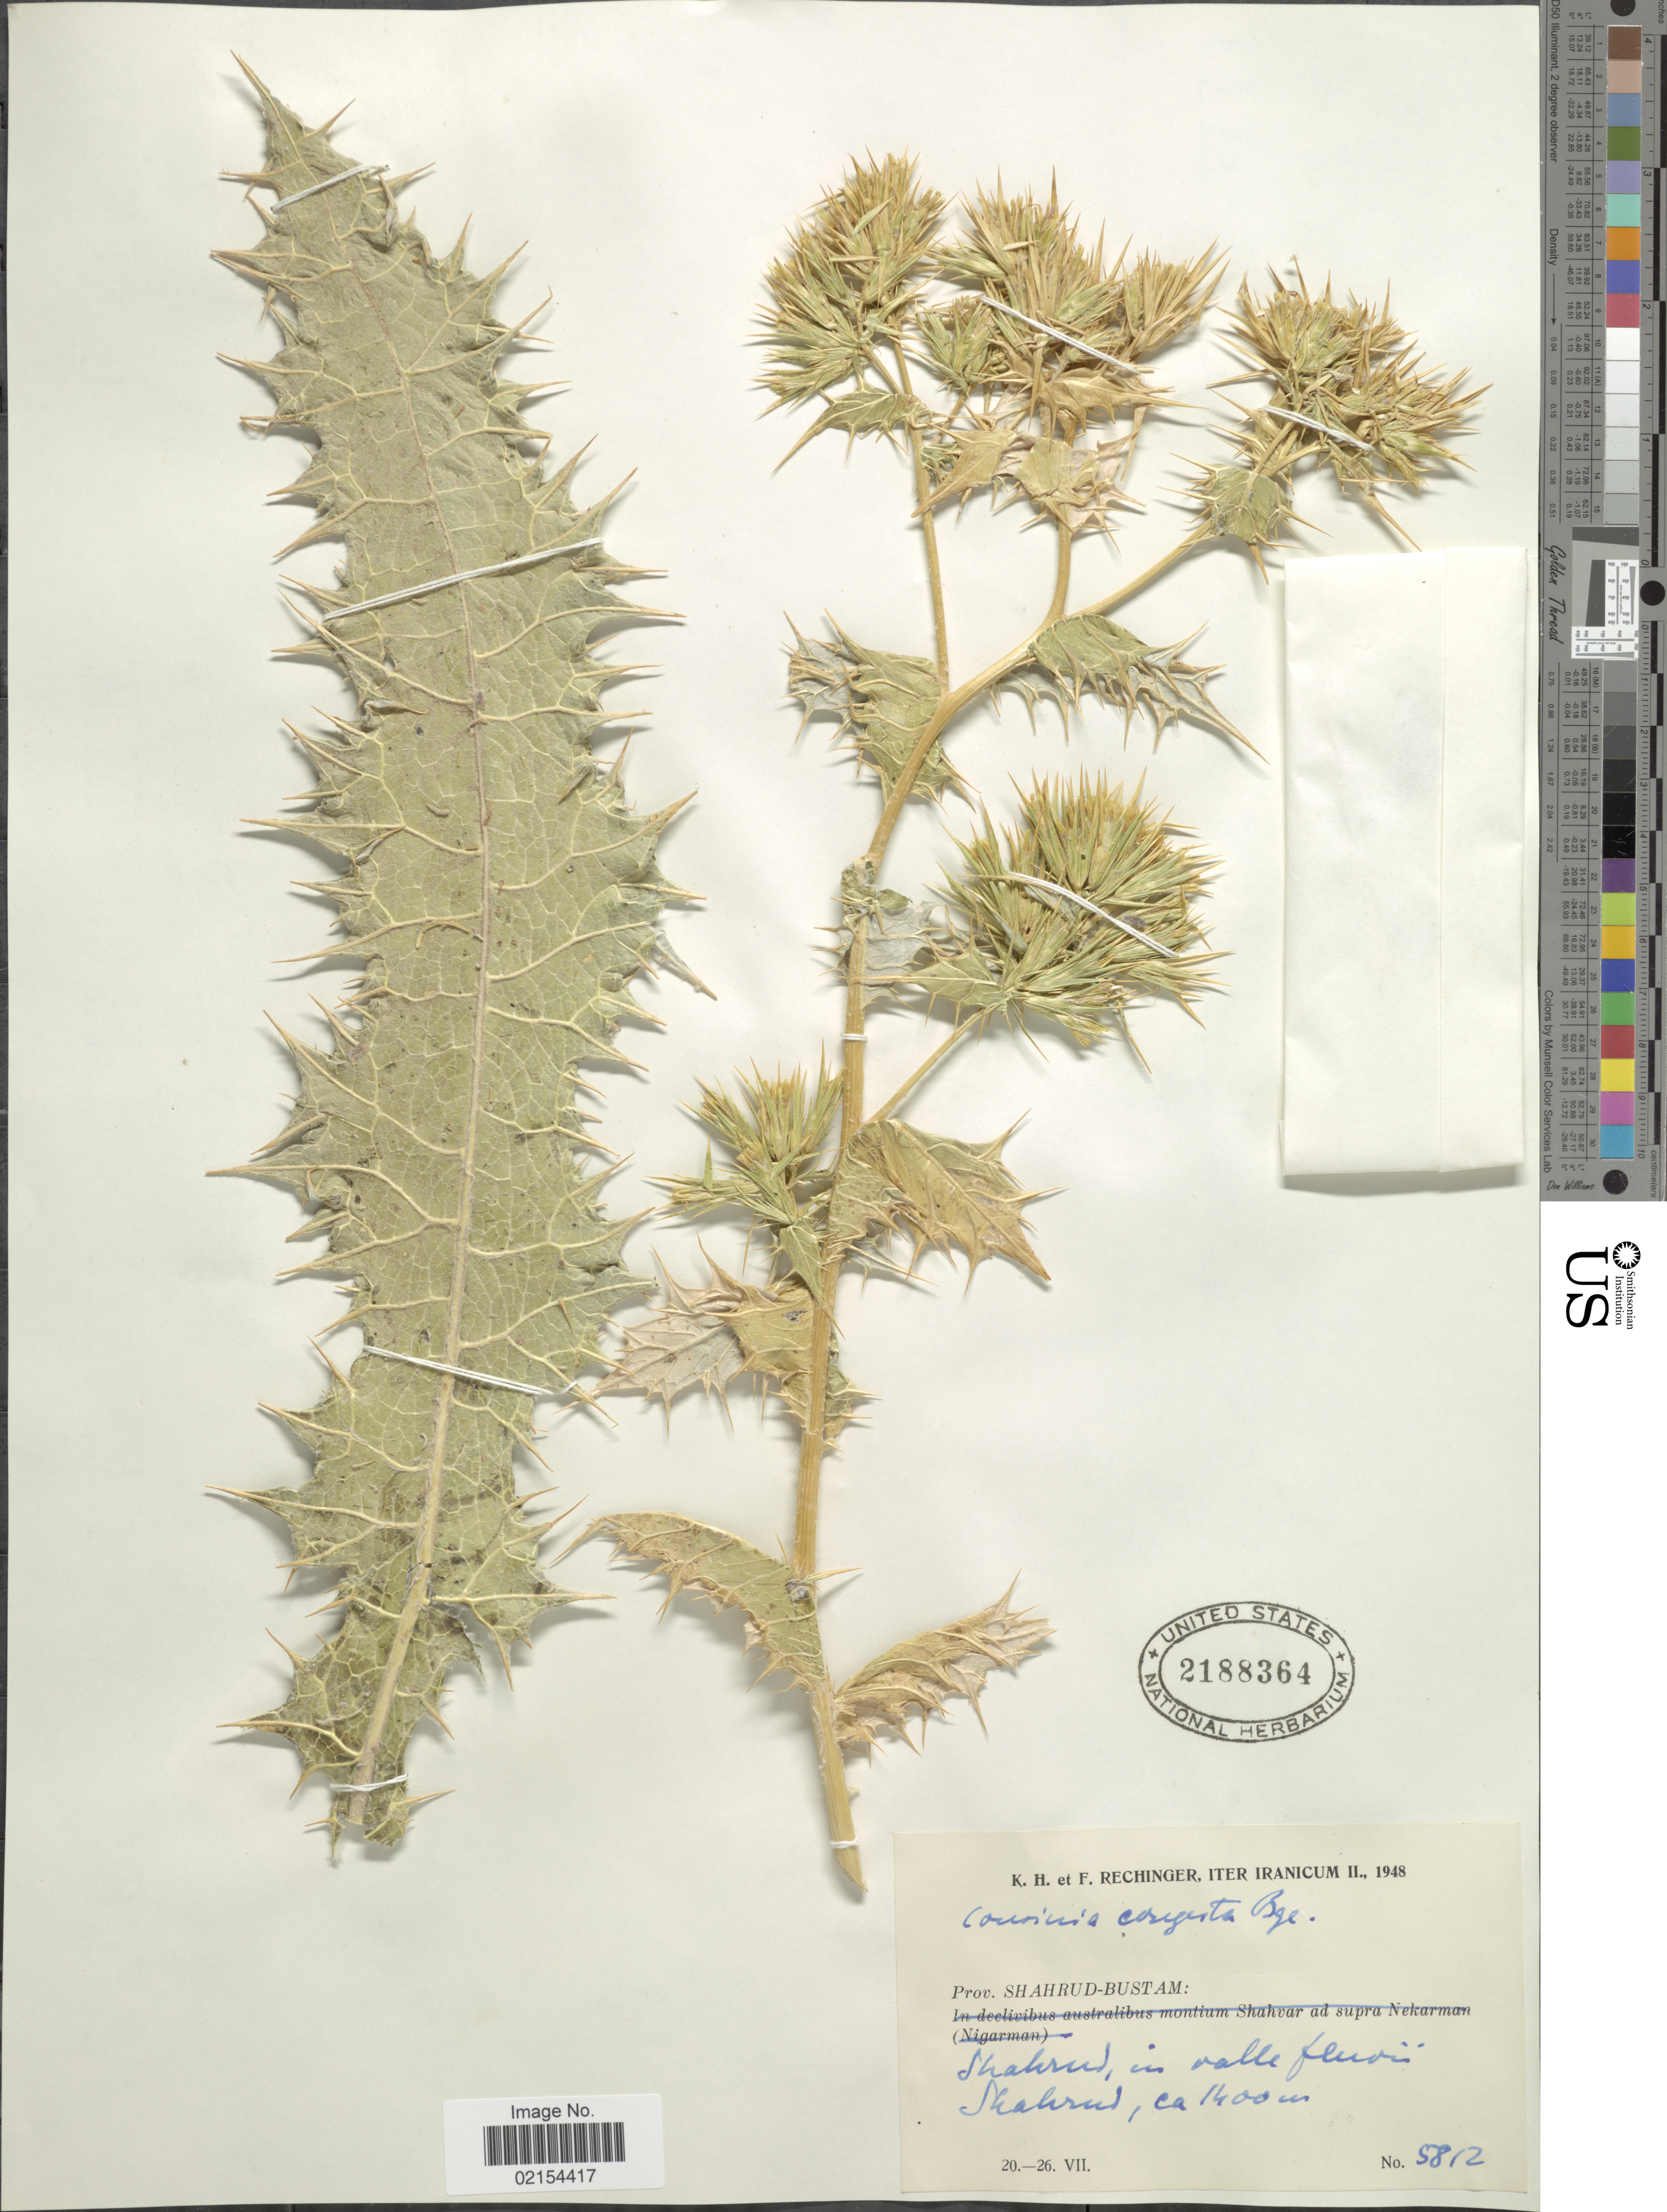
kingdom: Plantae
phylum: Tracheophyta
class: Magnoliopsida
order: Asterales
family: Asteraceae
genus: Cousinia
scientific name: Cousinia congesta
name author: Bunge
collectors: K. H. Rechinger & F. Rechinger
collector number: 5812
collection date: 1948-07-20/1948-07-26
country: Iran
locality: Iter Iranicum, Prov. Shahrud-Bustam: Shahrud, in valle fluvii, Shahrud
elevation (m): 1400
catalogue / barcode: US 2188364